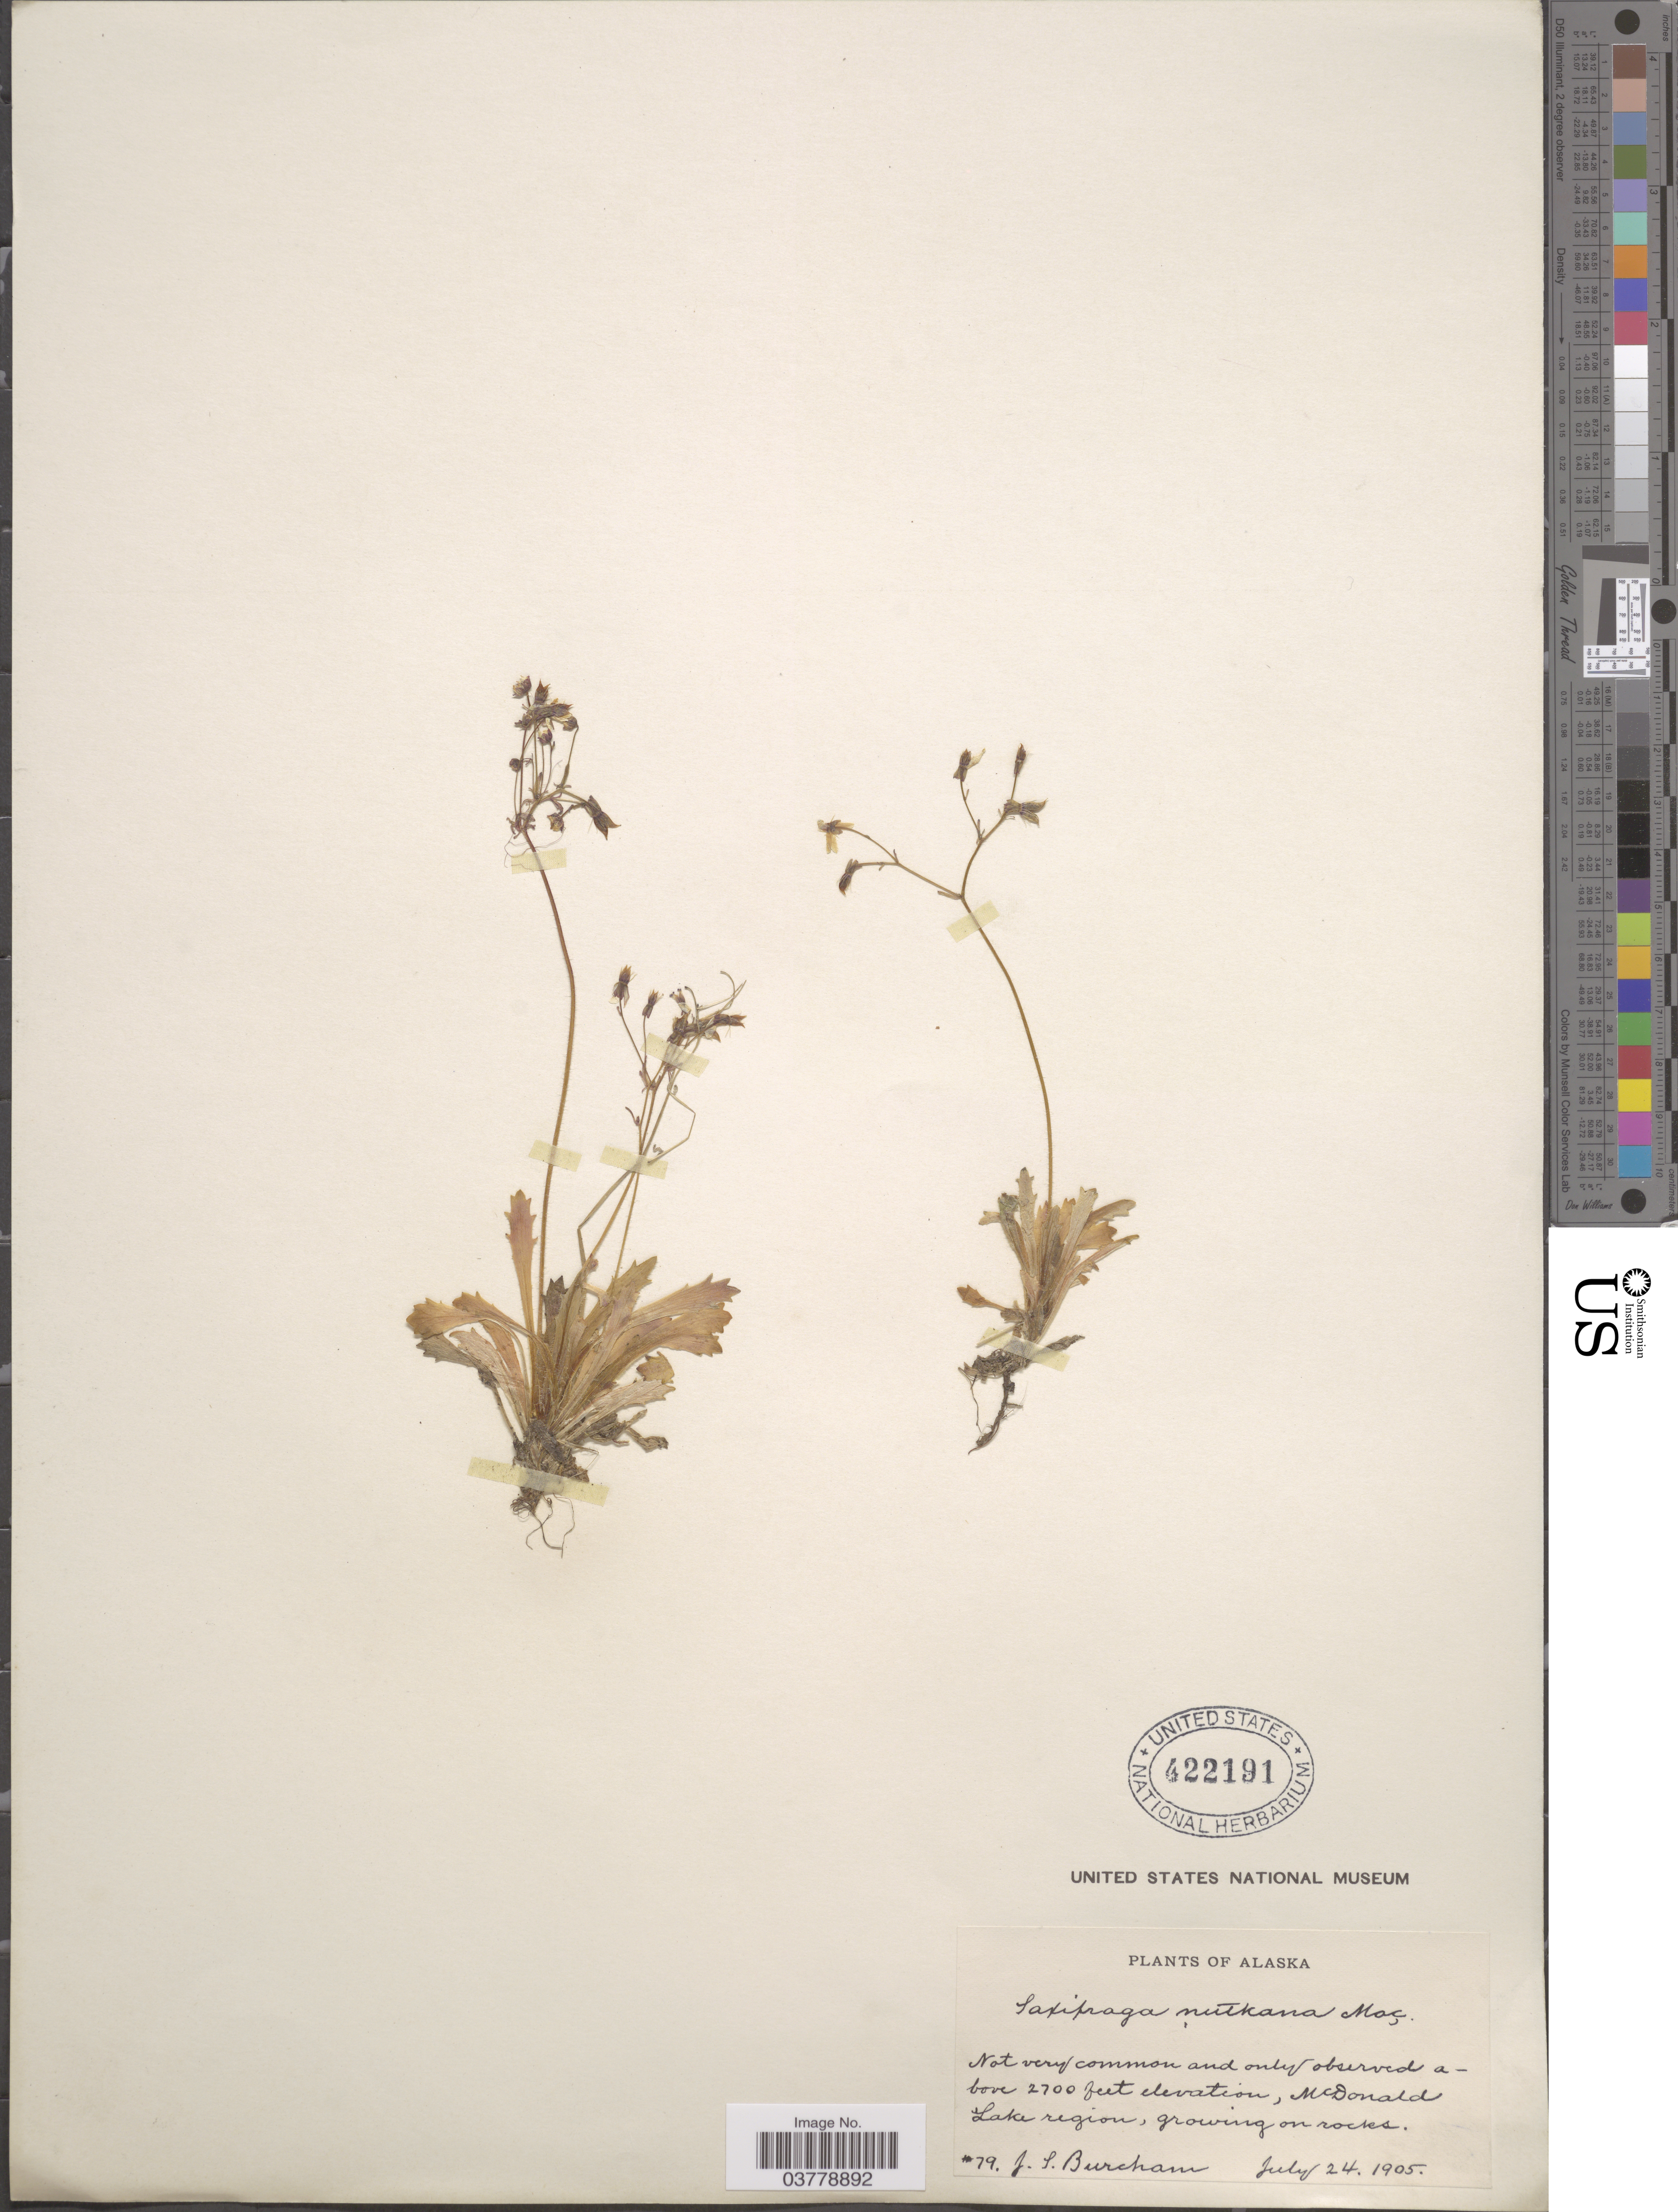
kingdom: Plantae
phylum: Tracheophyta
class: Magnoliopsida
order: Saxifragales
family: Saxifragaceae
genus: Micranthes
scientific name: Micranthes ferruginea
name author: (Graham) Brouillet & Gornall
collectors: J. Burcham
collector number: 79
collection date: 1905-07-24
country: United States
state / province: Alaska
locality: McDonald Lake region.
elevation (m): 823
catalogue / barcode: US 422191